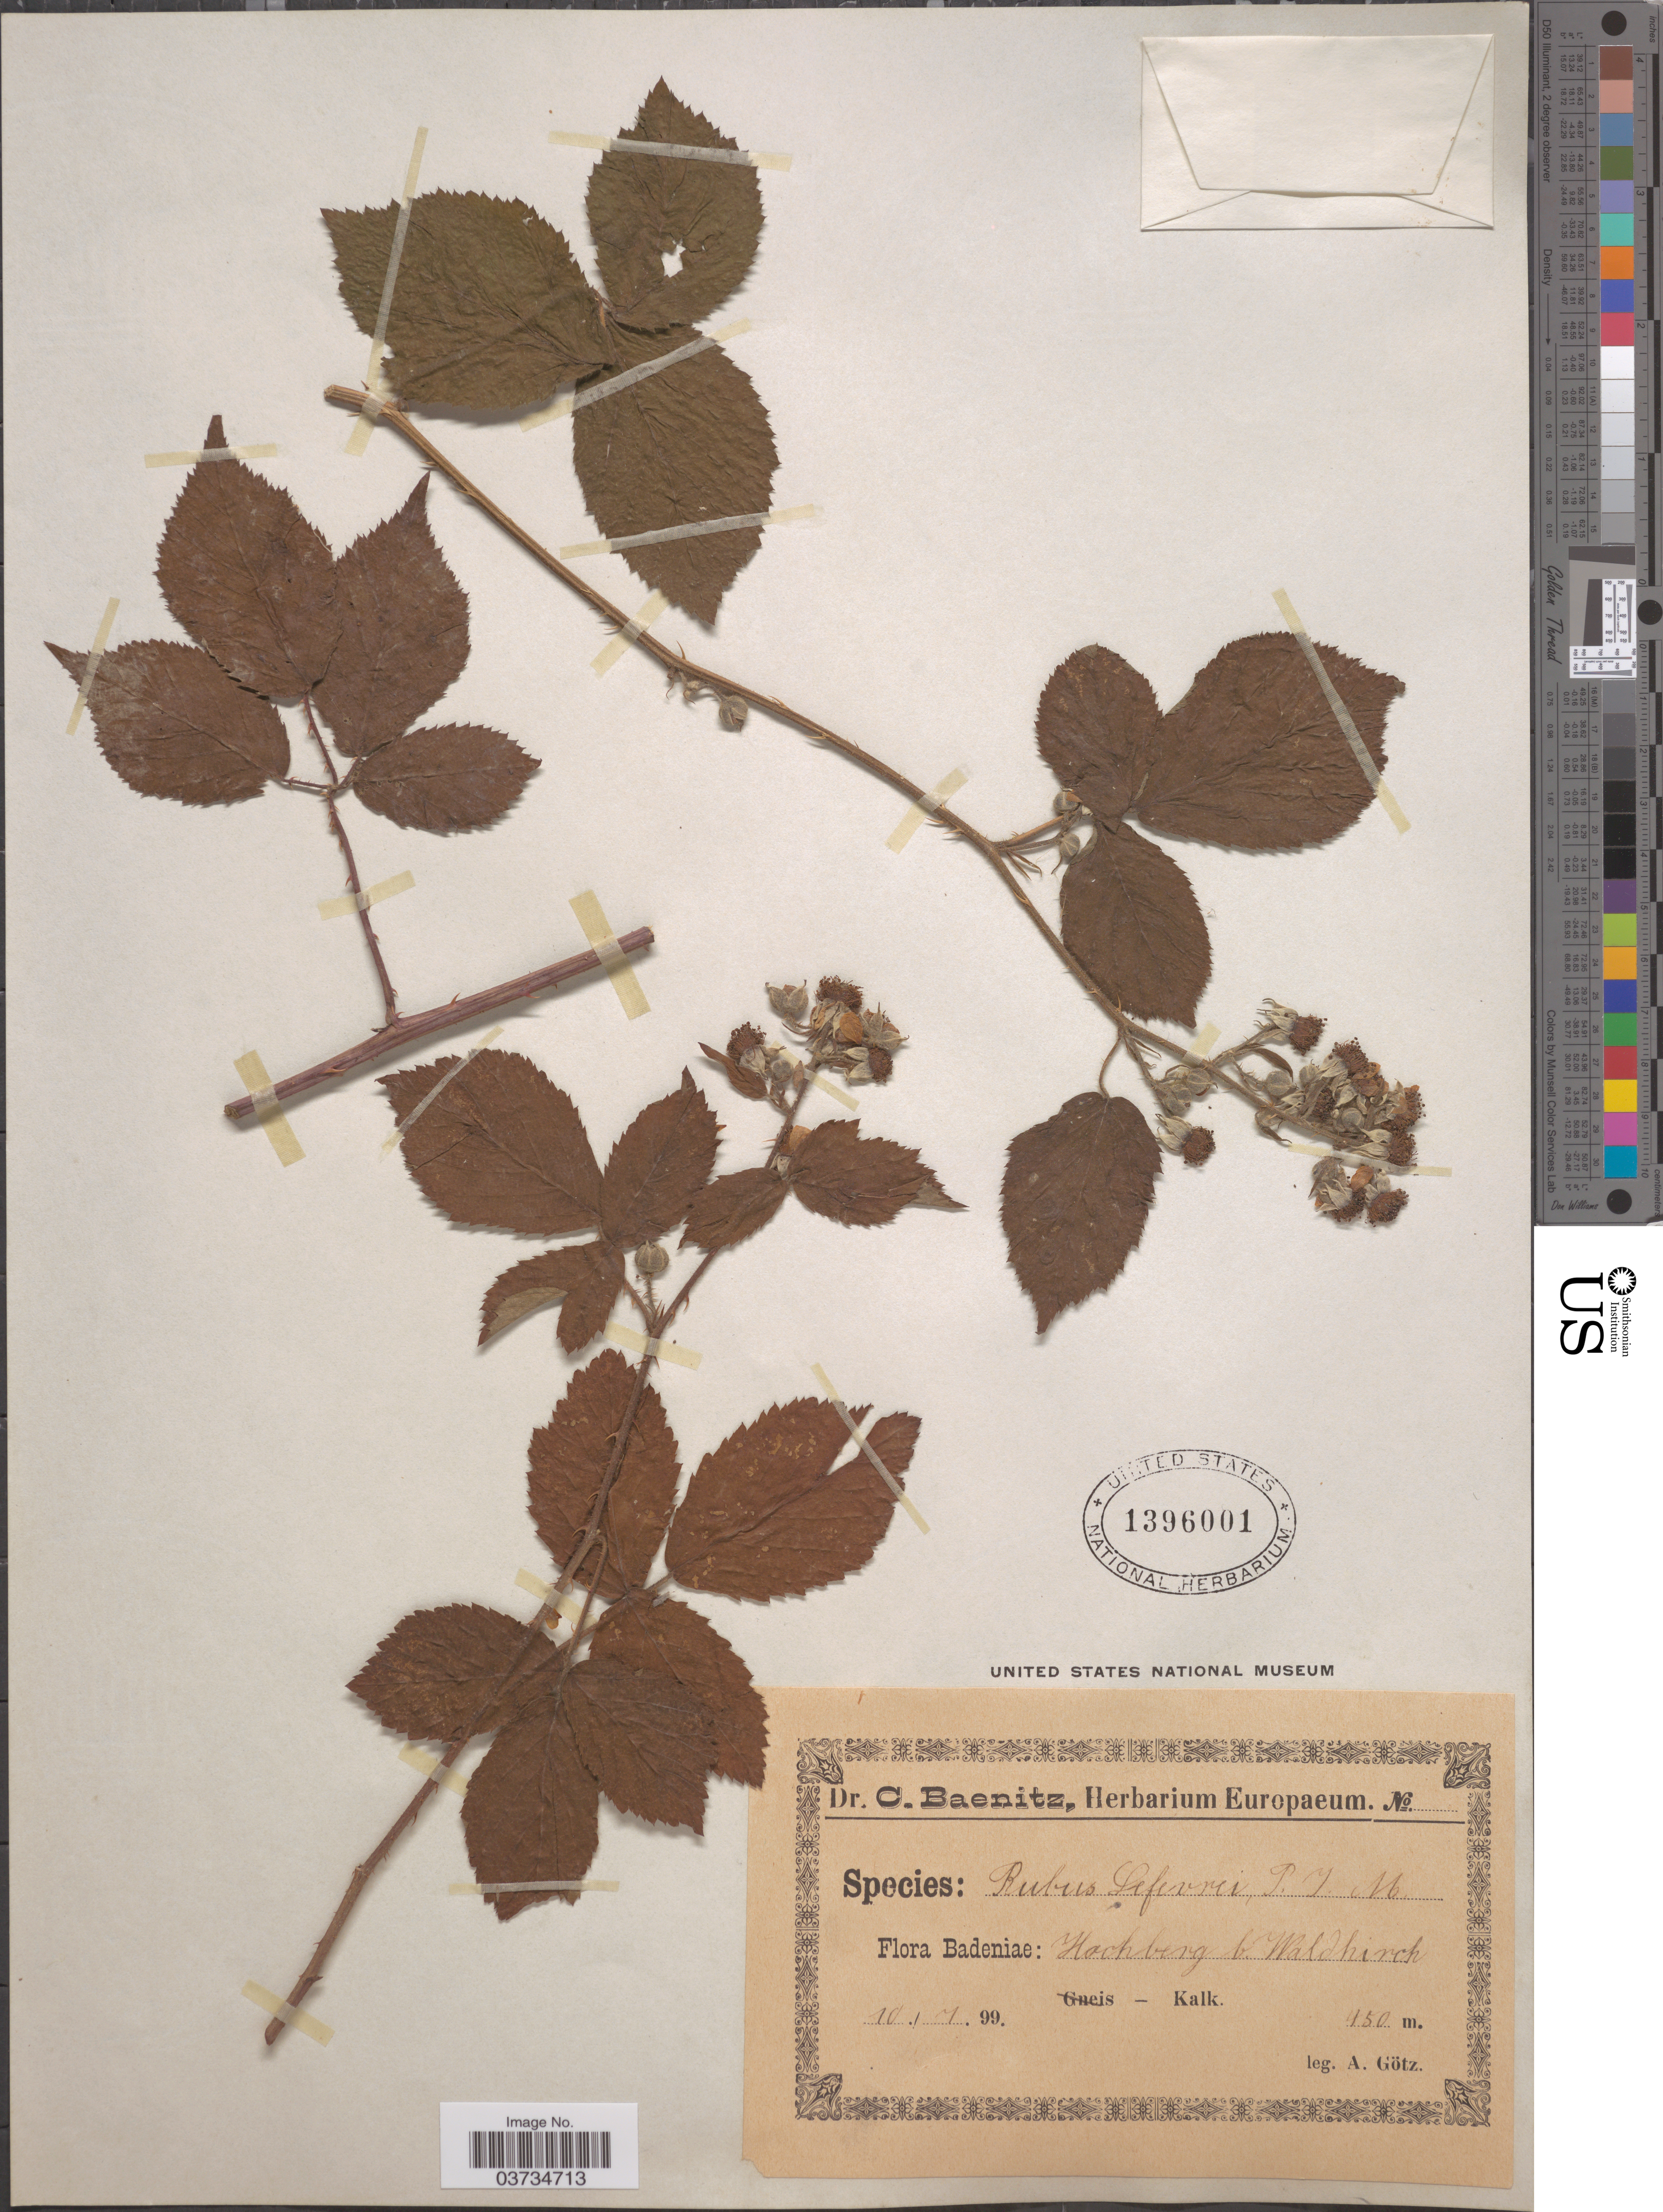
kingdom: Plantae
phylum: Tracheophyta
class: Magnoliopsida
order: Rosales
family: Rosaceae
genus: Rubus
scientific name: Rubus lefevrei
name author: H. Lév.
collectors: A. Götz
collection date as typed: Transcribed d/m/y: 10/7/99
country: Germany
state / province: Baden-Württemberg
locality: Badeniae: Hochberg b. Waldkirch.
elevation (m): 450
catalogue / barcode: US 1396001